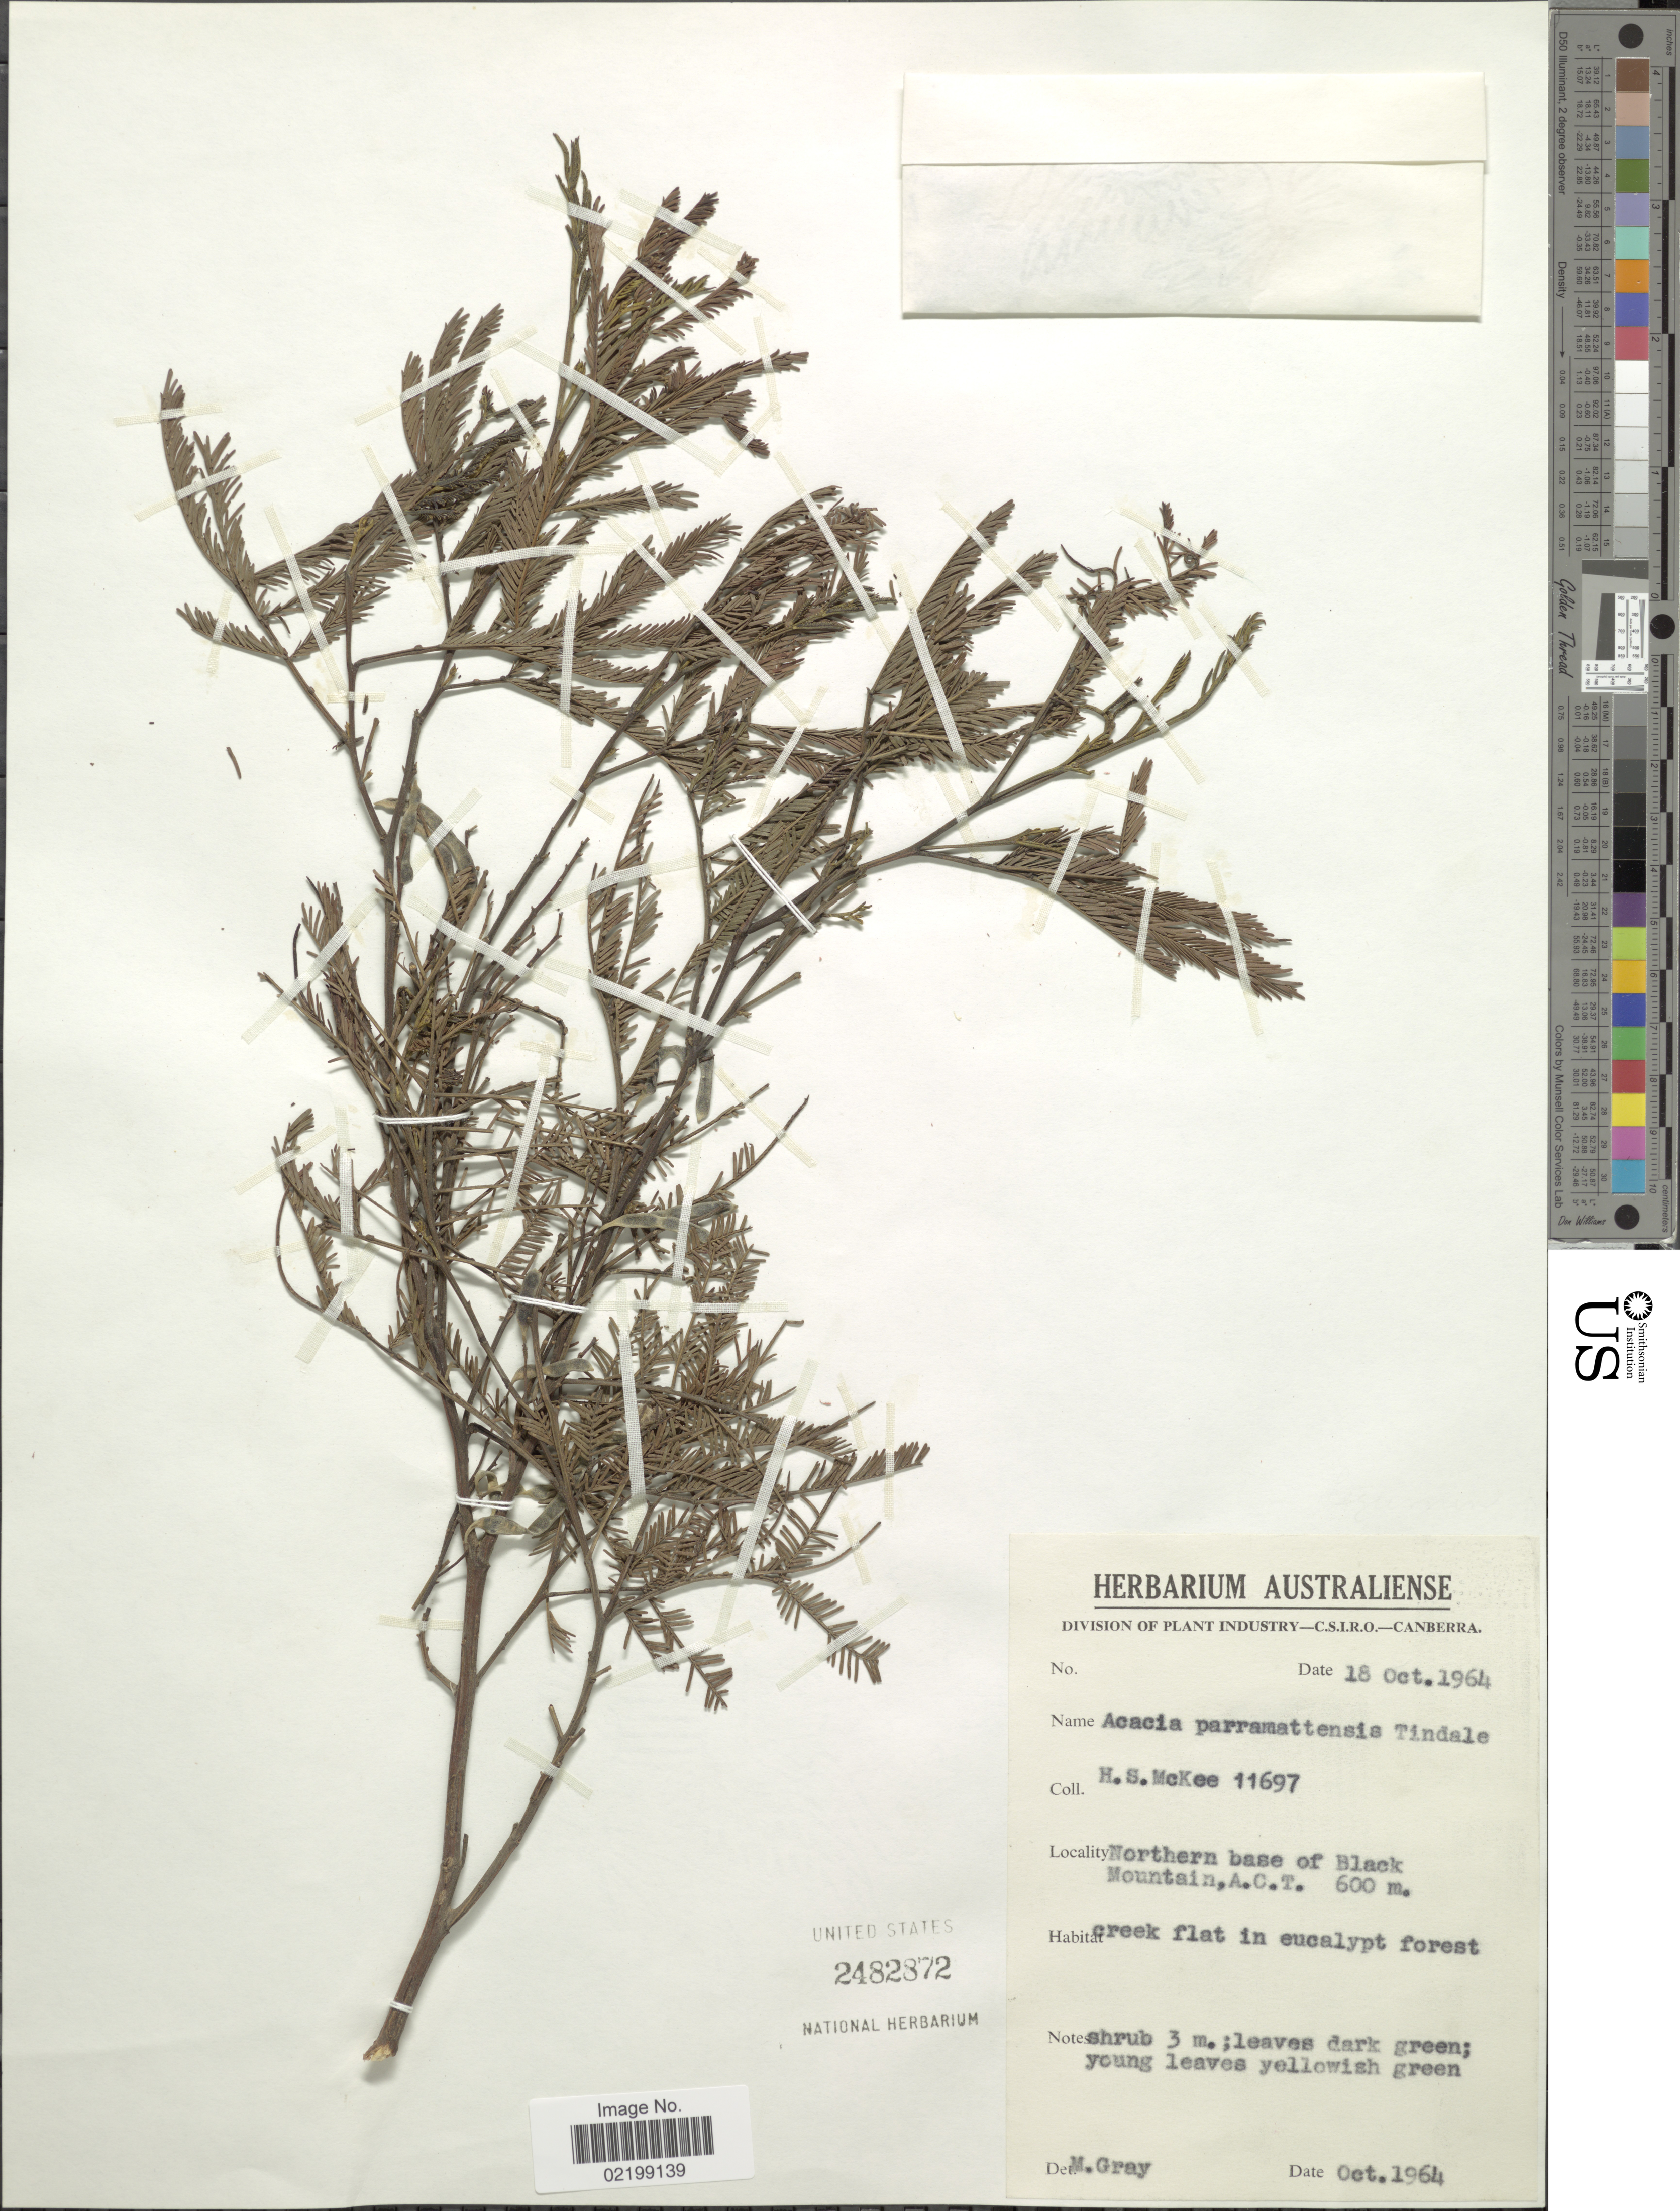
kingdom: Plantae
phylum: Tracheophyta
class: Magnoliopsida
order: Fabales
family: Fabaceae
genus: Acacia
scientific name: Acacia parramattensis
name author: Tindale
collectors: H. S. McKee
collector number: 11697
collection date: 1964-10-18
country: Australia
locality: Northern base of Black Mountain, A.C.T.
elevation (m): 600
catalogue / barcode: US 2482872